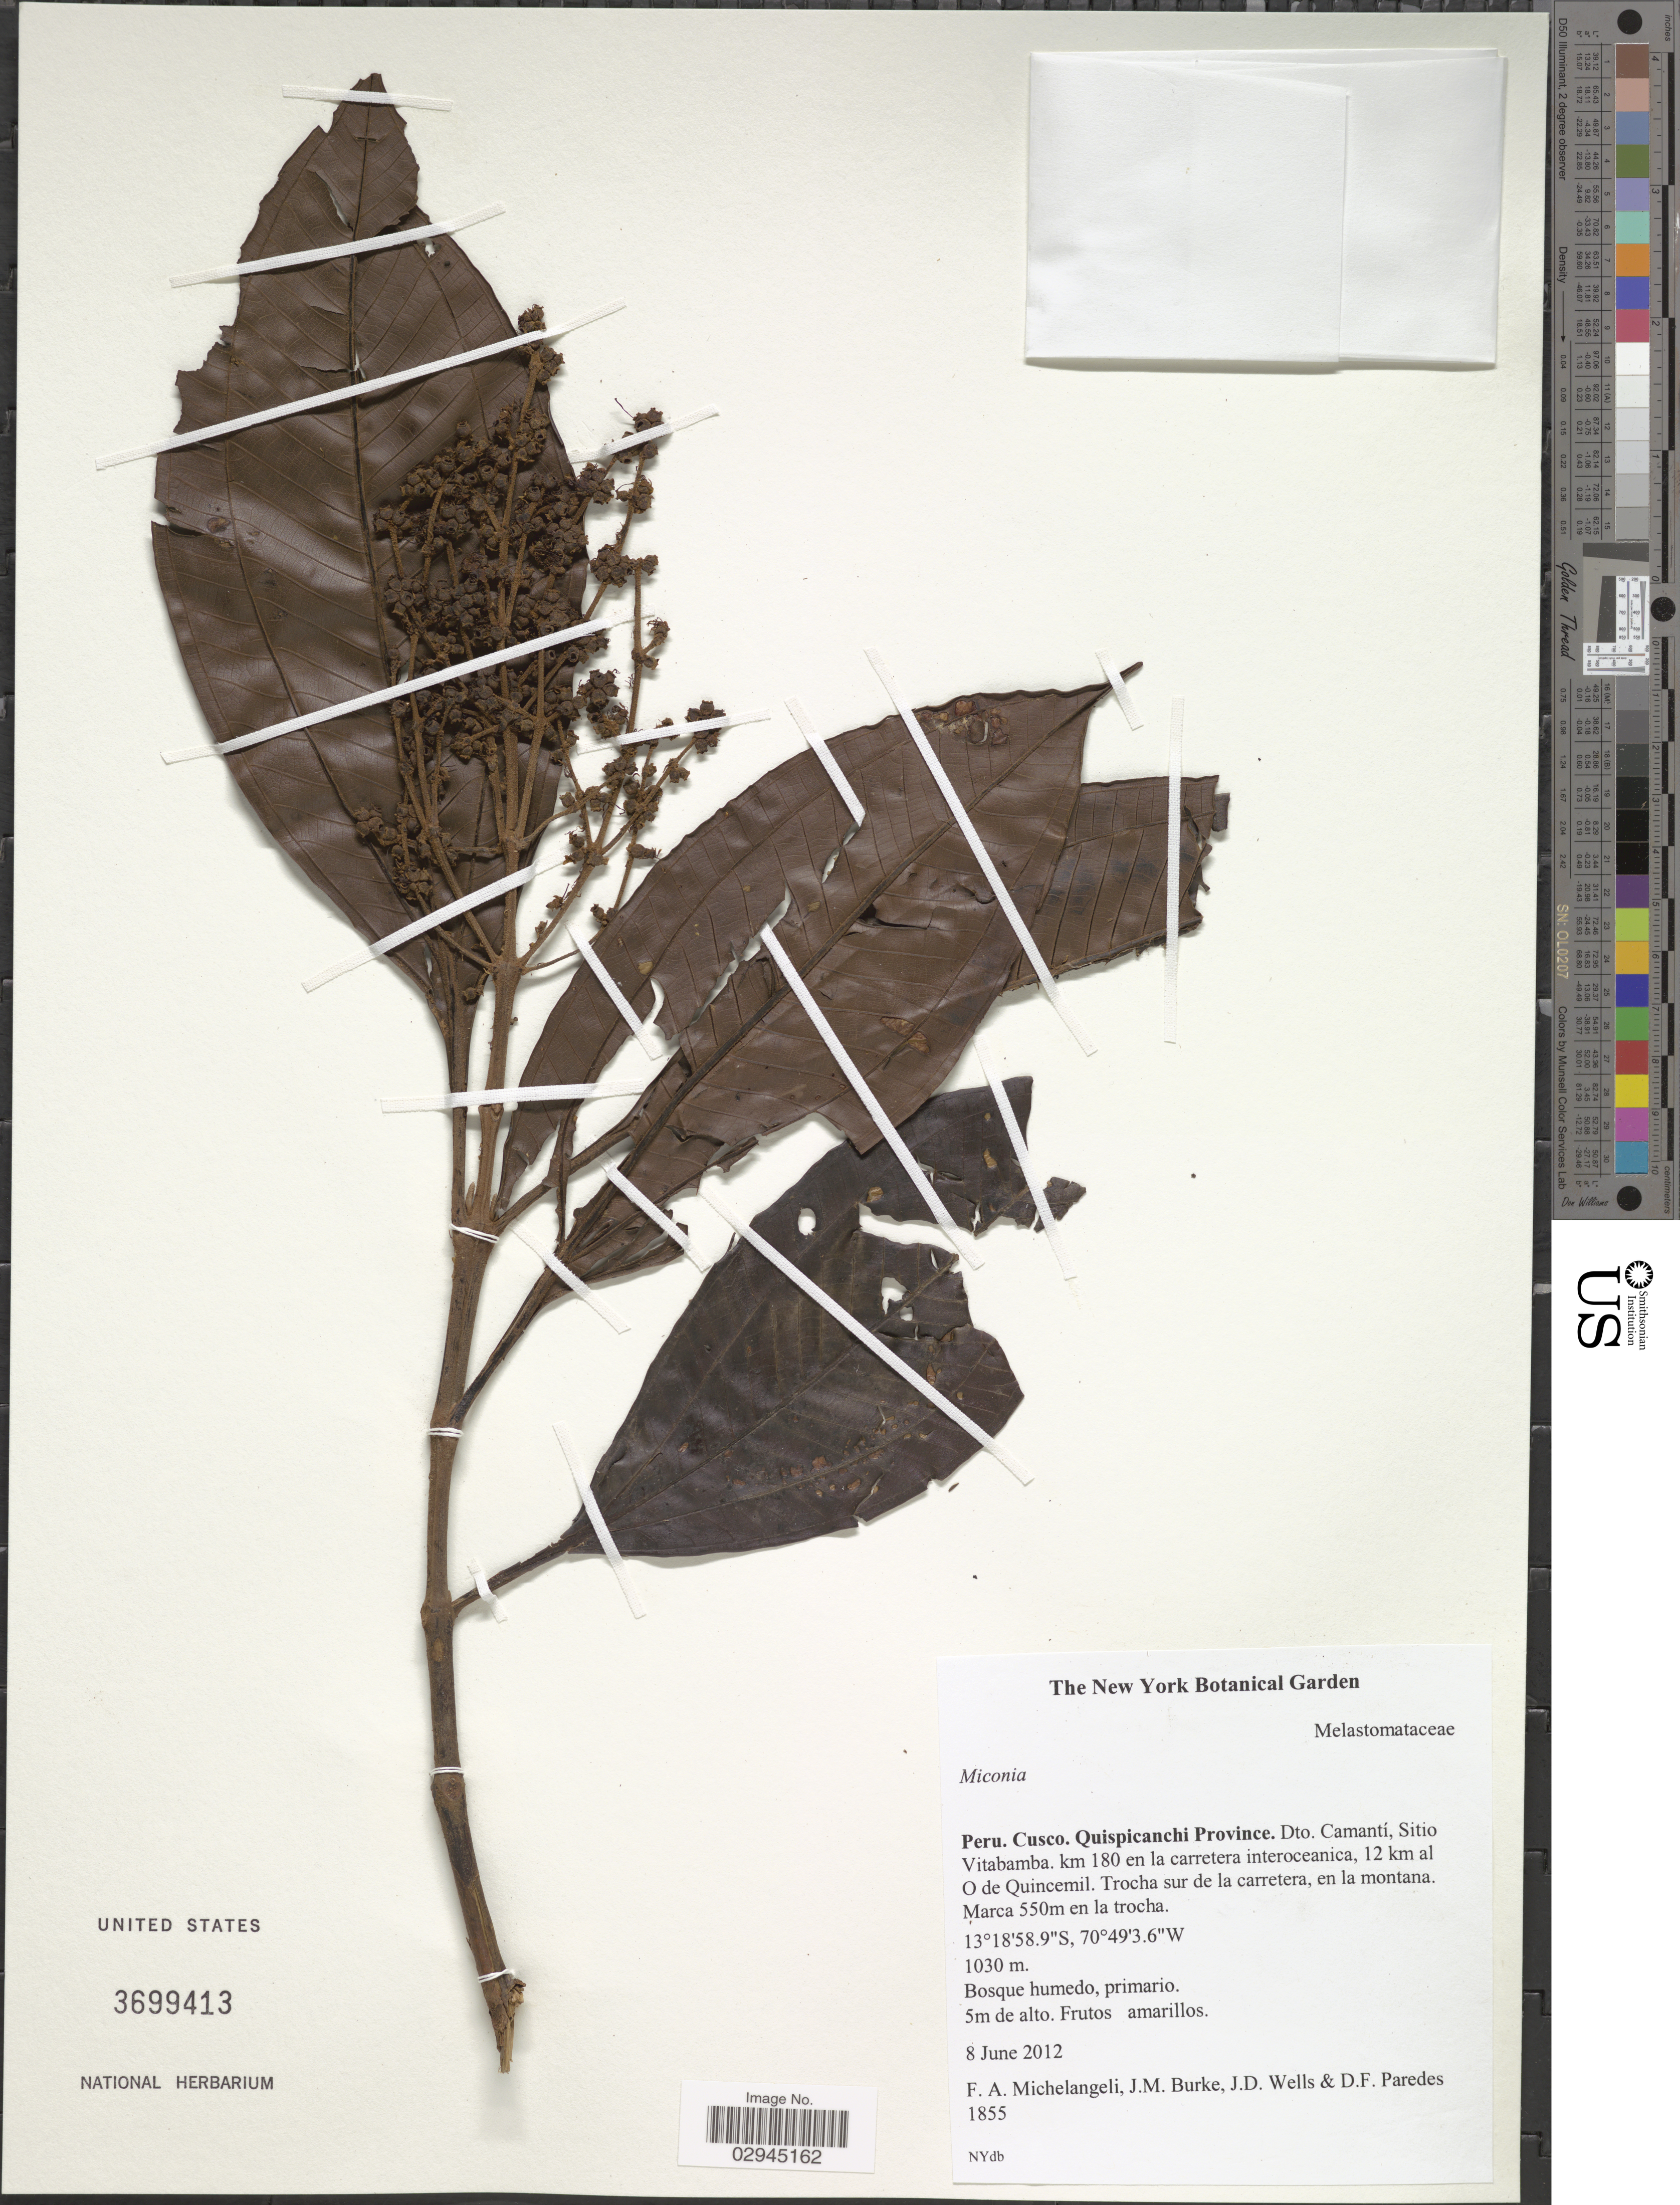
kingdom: Plantae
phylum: Tracheophyta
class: Magnoliopsida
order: Myrtales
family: Melastomataceae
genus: Miconia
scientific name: Miconia sp.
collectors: F. A. Michelangeli, Jac. M. Burke, J. Wells & D. Paredes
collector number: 1855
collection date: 2012-06-08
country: Peru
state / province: Cusco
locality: Quispicachi Province. Dto. Camantí, Sitio Vitabamba. km 180 en la carretera interoceanica, 12 km al O de Quincemil. Trocha sur de la carretera, en la montana. Marca 550m en la trocha.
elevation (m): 1030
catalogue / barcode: US 3699413